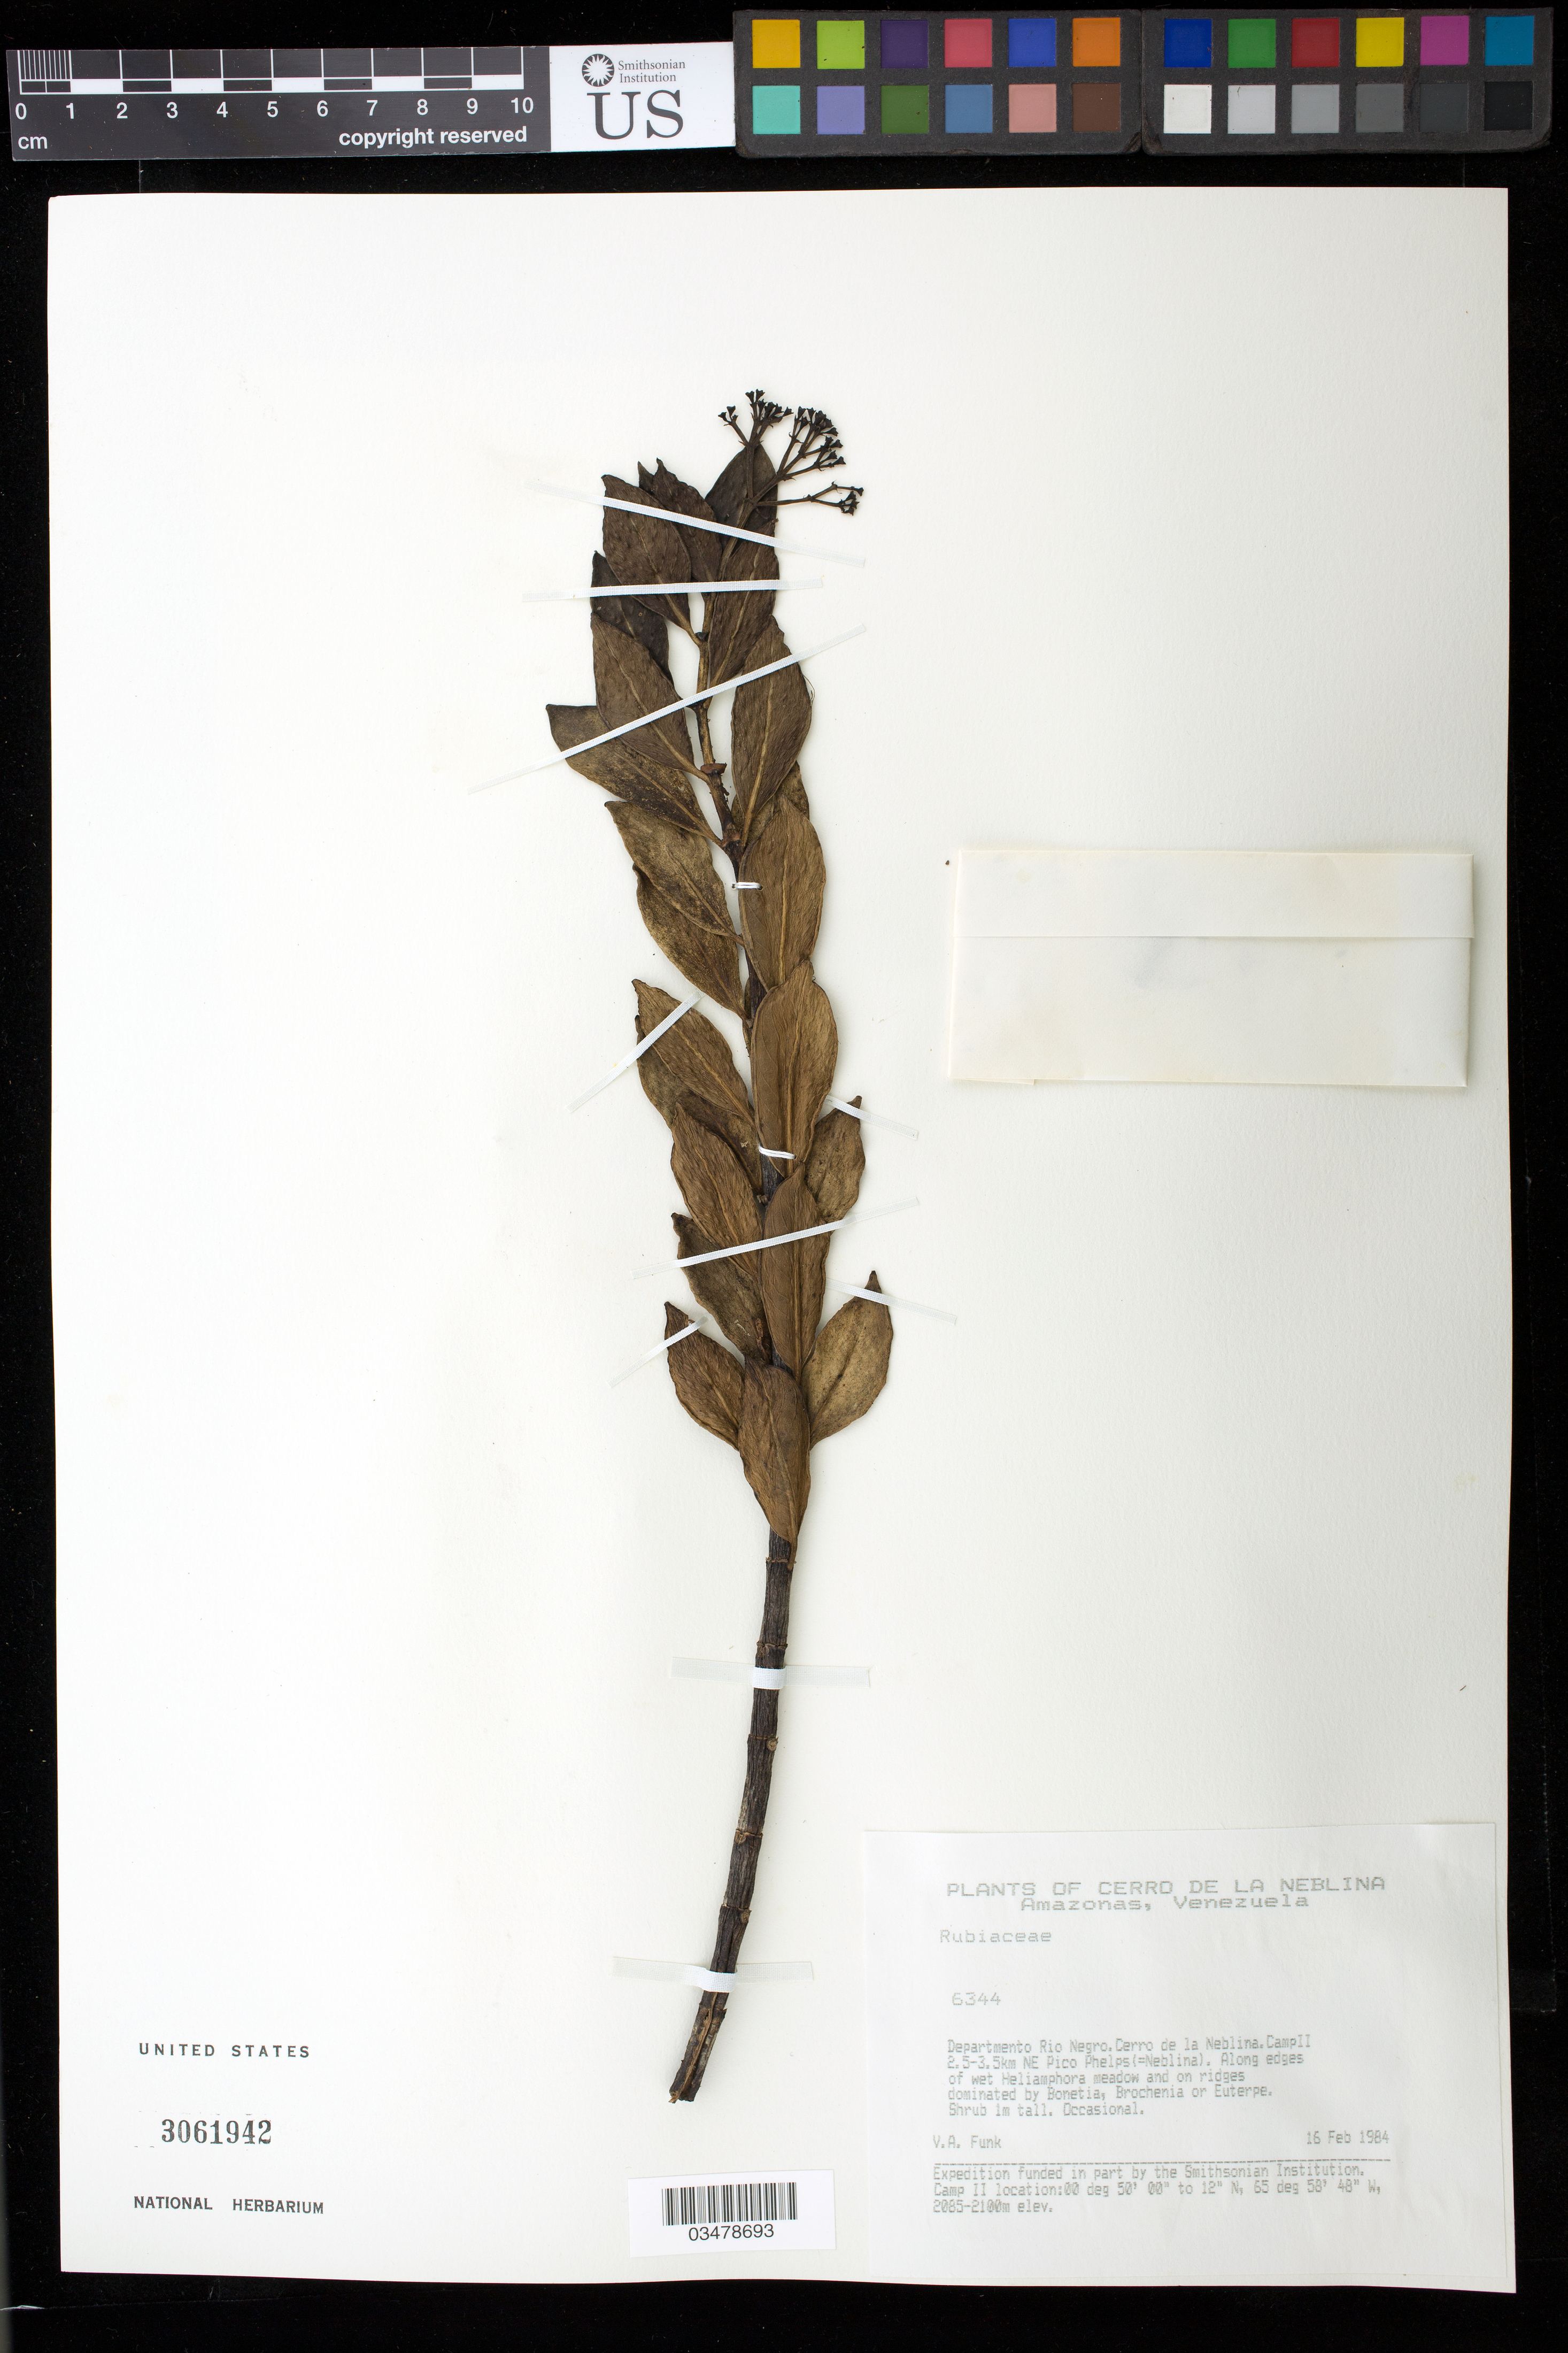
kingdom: Plantae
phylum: Tracheophyta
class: Magnoliopsida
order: Gentianales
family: Rubiaceae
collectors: V. Funk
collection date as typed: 16-Feb-84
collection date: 1984-02-16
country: Venezuela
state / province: Amazonas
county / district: Río Negro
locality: Cerro de la Neblina, Camp II 2.5-3.5 km NE Pico Phelps (=Neblina)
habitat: Along edges of wet Heliamphora meadow and on ridges dominated by Bonnetia, Brocchinia or Euterpe.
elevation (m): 2085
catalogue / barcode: US 3061942